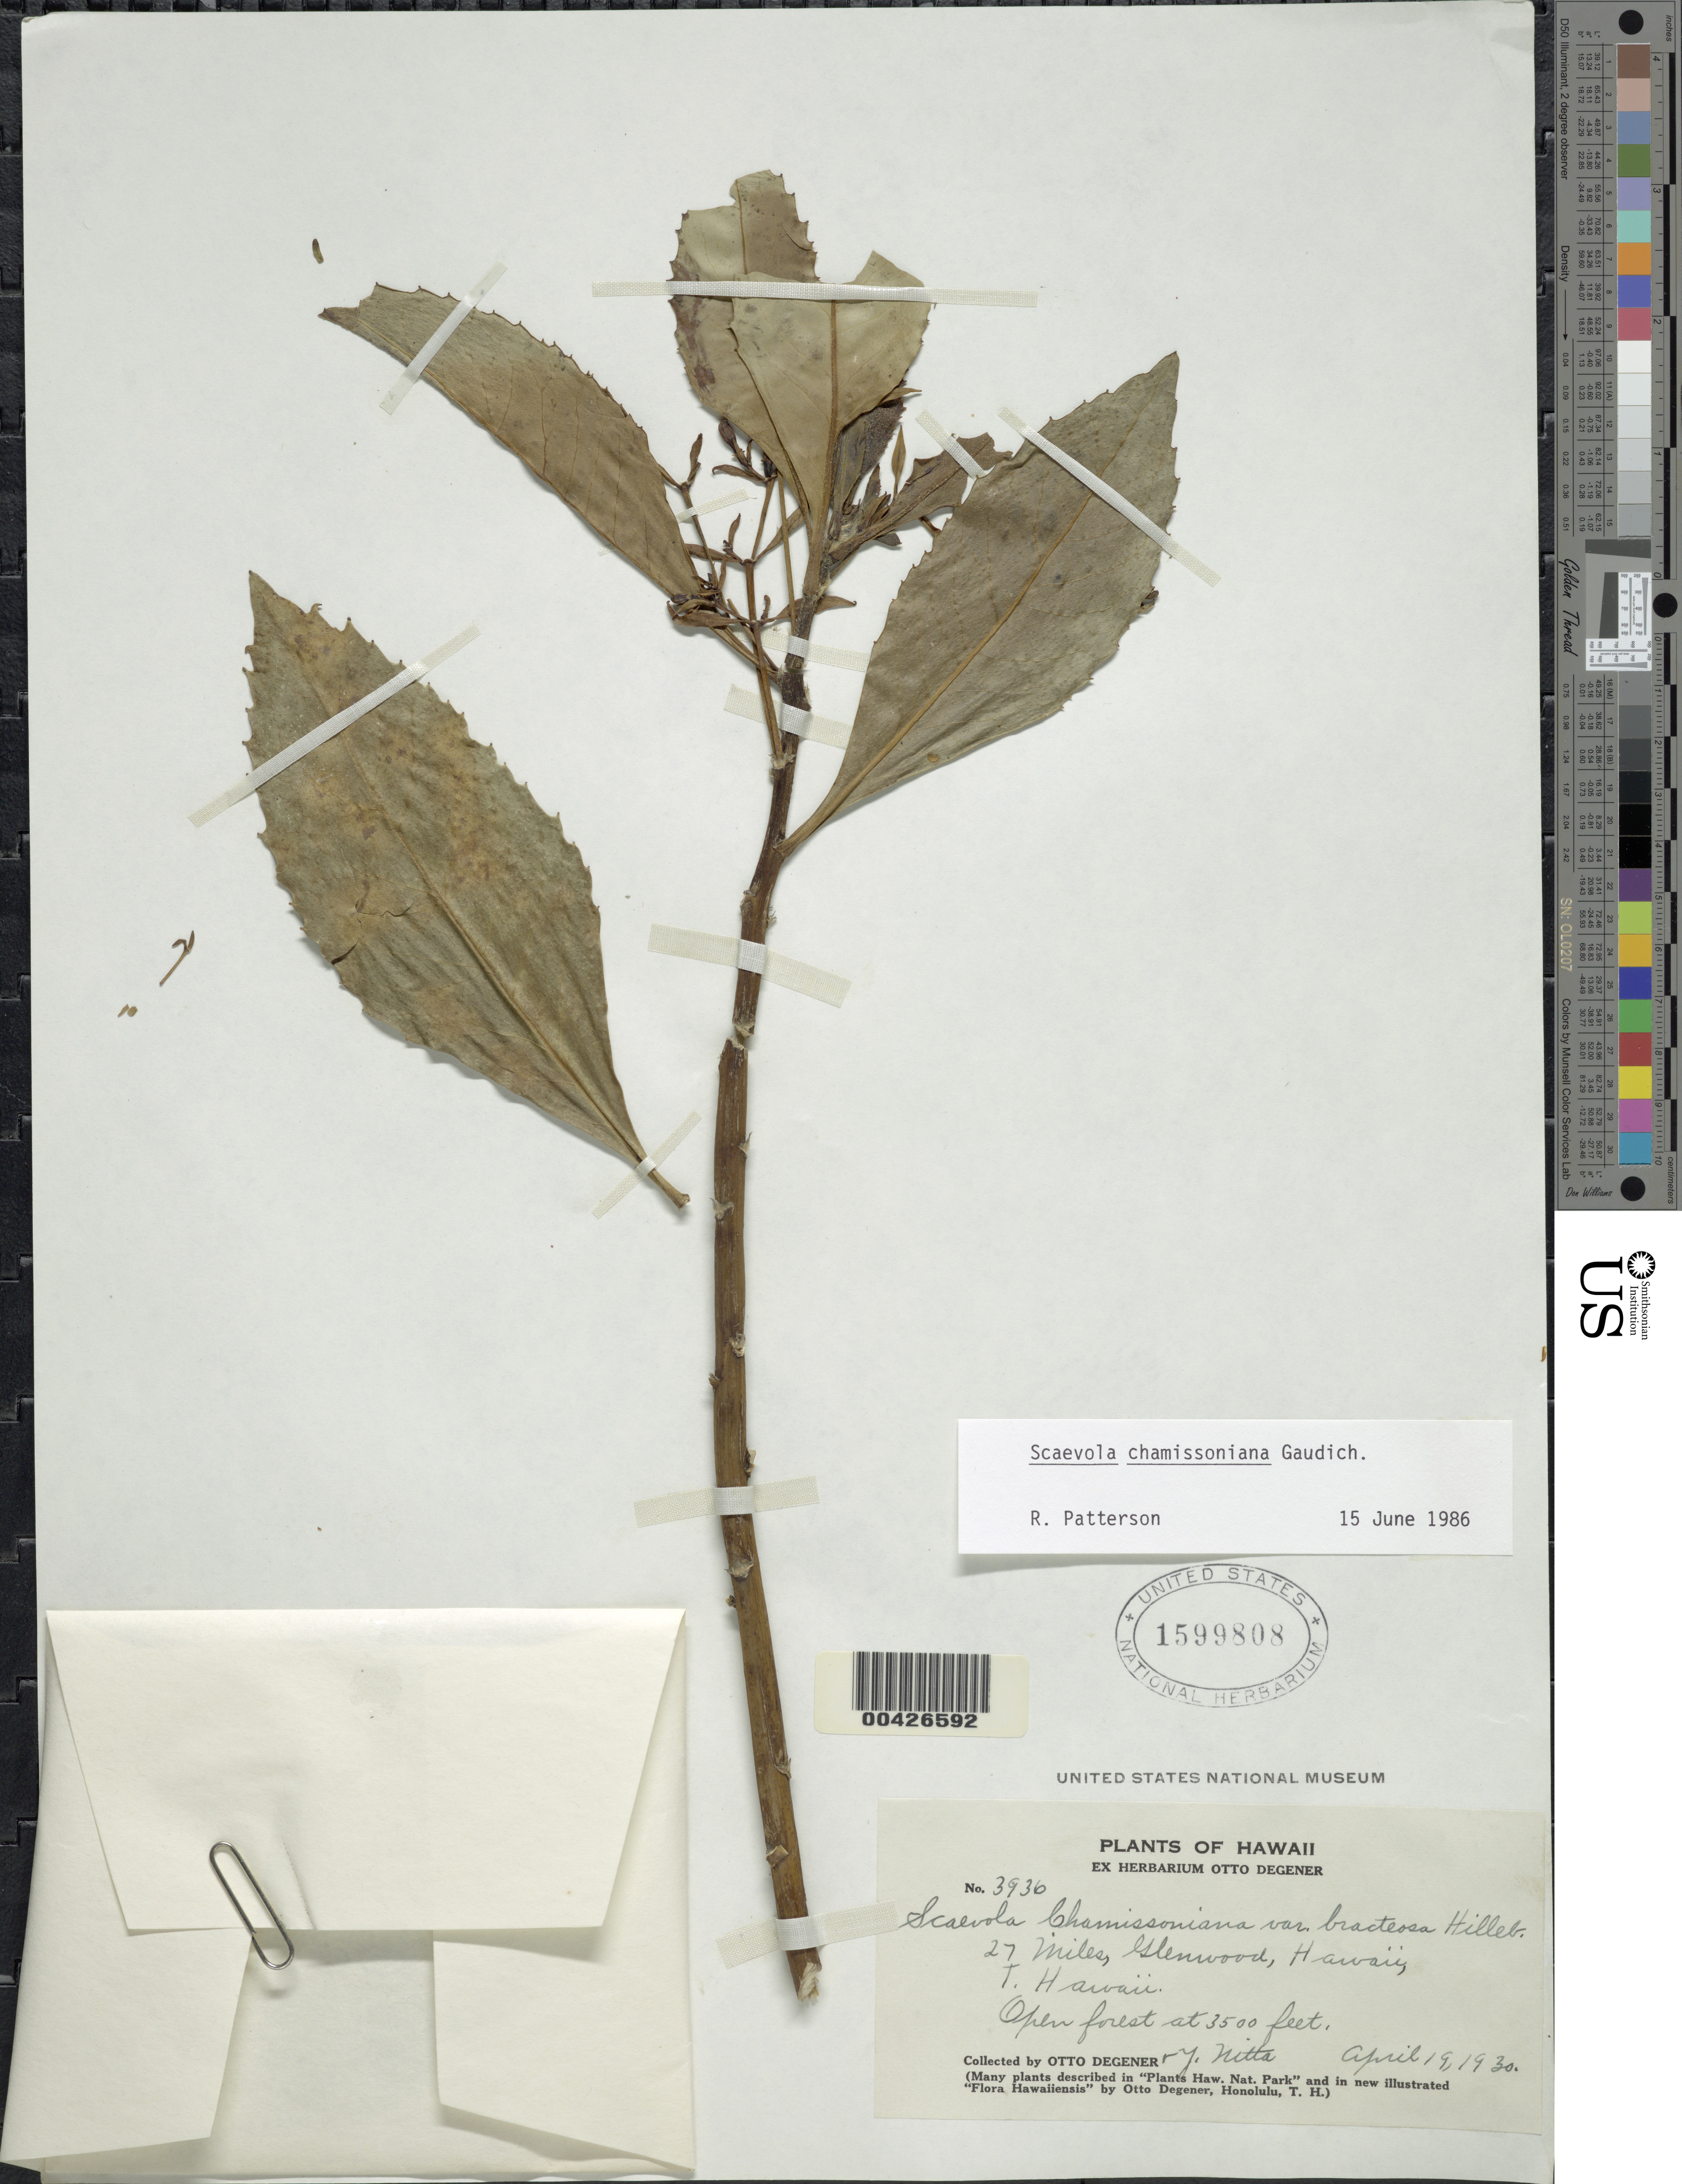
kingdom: Plantae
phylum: Tracheophyta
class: Magnoliopsida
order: Asterales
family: Goodeniaceae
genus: Scaevola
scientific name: Scaevola chamissoniana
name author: Gaudich.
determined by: Patterson, R.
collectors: O. Degener & Y. Nitta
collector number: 3936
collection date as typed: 19 Apr 1930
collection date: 1930-04-19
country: United States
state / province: Hawaii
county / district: Hawaii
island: Hawaii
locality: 27 Miles, Glenwood, Hawaii, T. Hawaii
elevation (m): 1067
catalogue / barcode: US 1599808